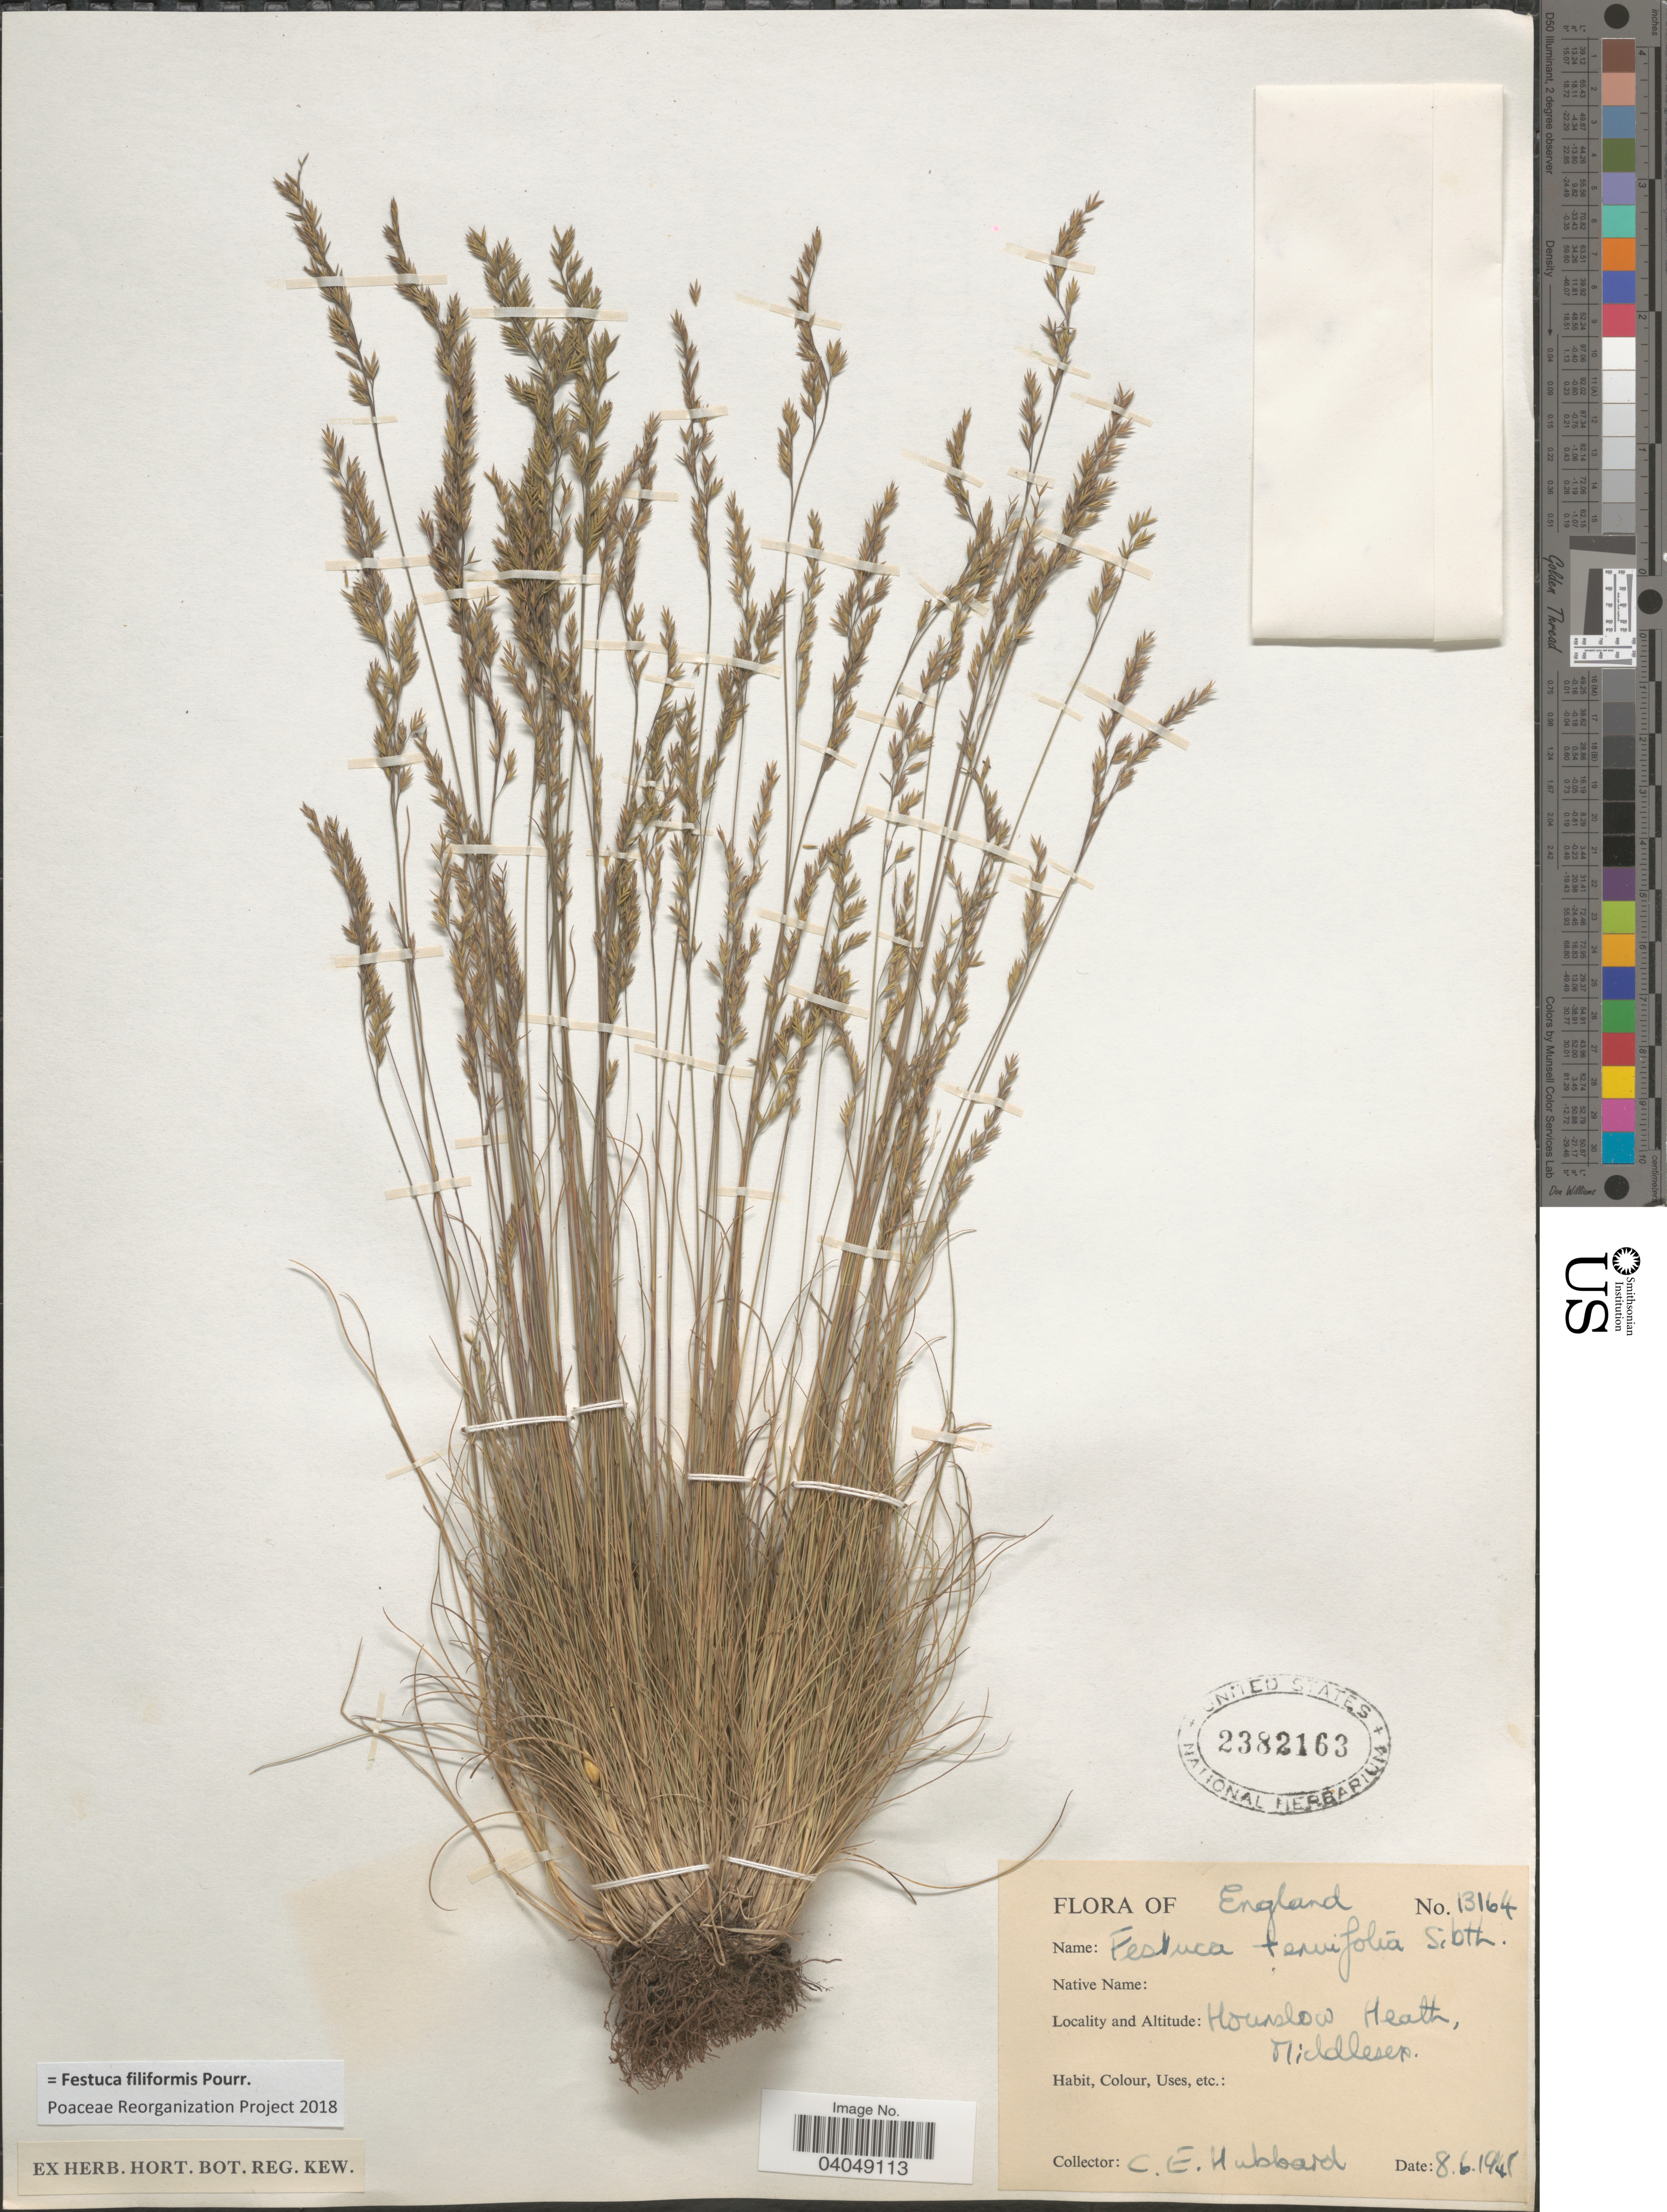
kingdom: Plantae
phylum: Tracheophyta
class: Liliopsida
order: Poales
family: Poaceae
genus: Festuca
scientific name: Festuca filiformis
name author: Pourr.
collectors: C. E. Hubbard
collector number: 13164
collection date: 1941-06-08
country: United Kingdom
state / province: England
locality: Hounslow Heath, Middlesex.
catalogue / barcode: US 2382163